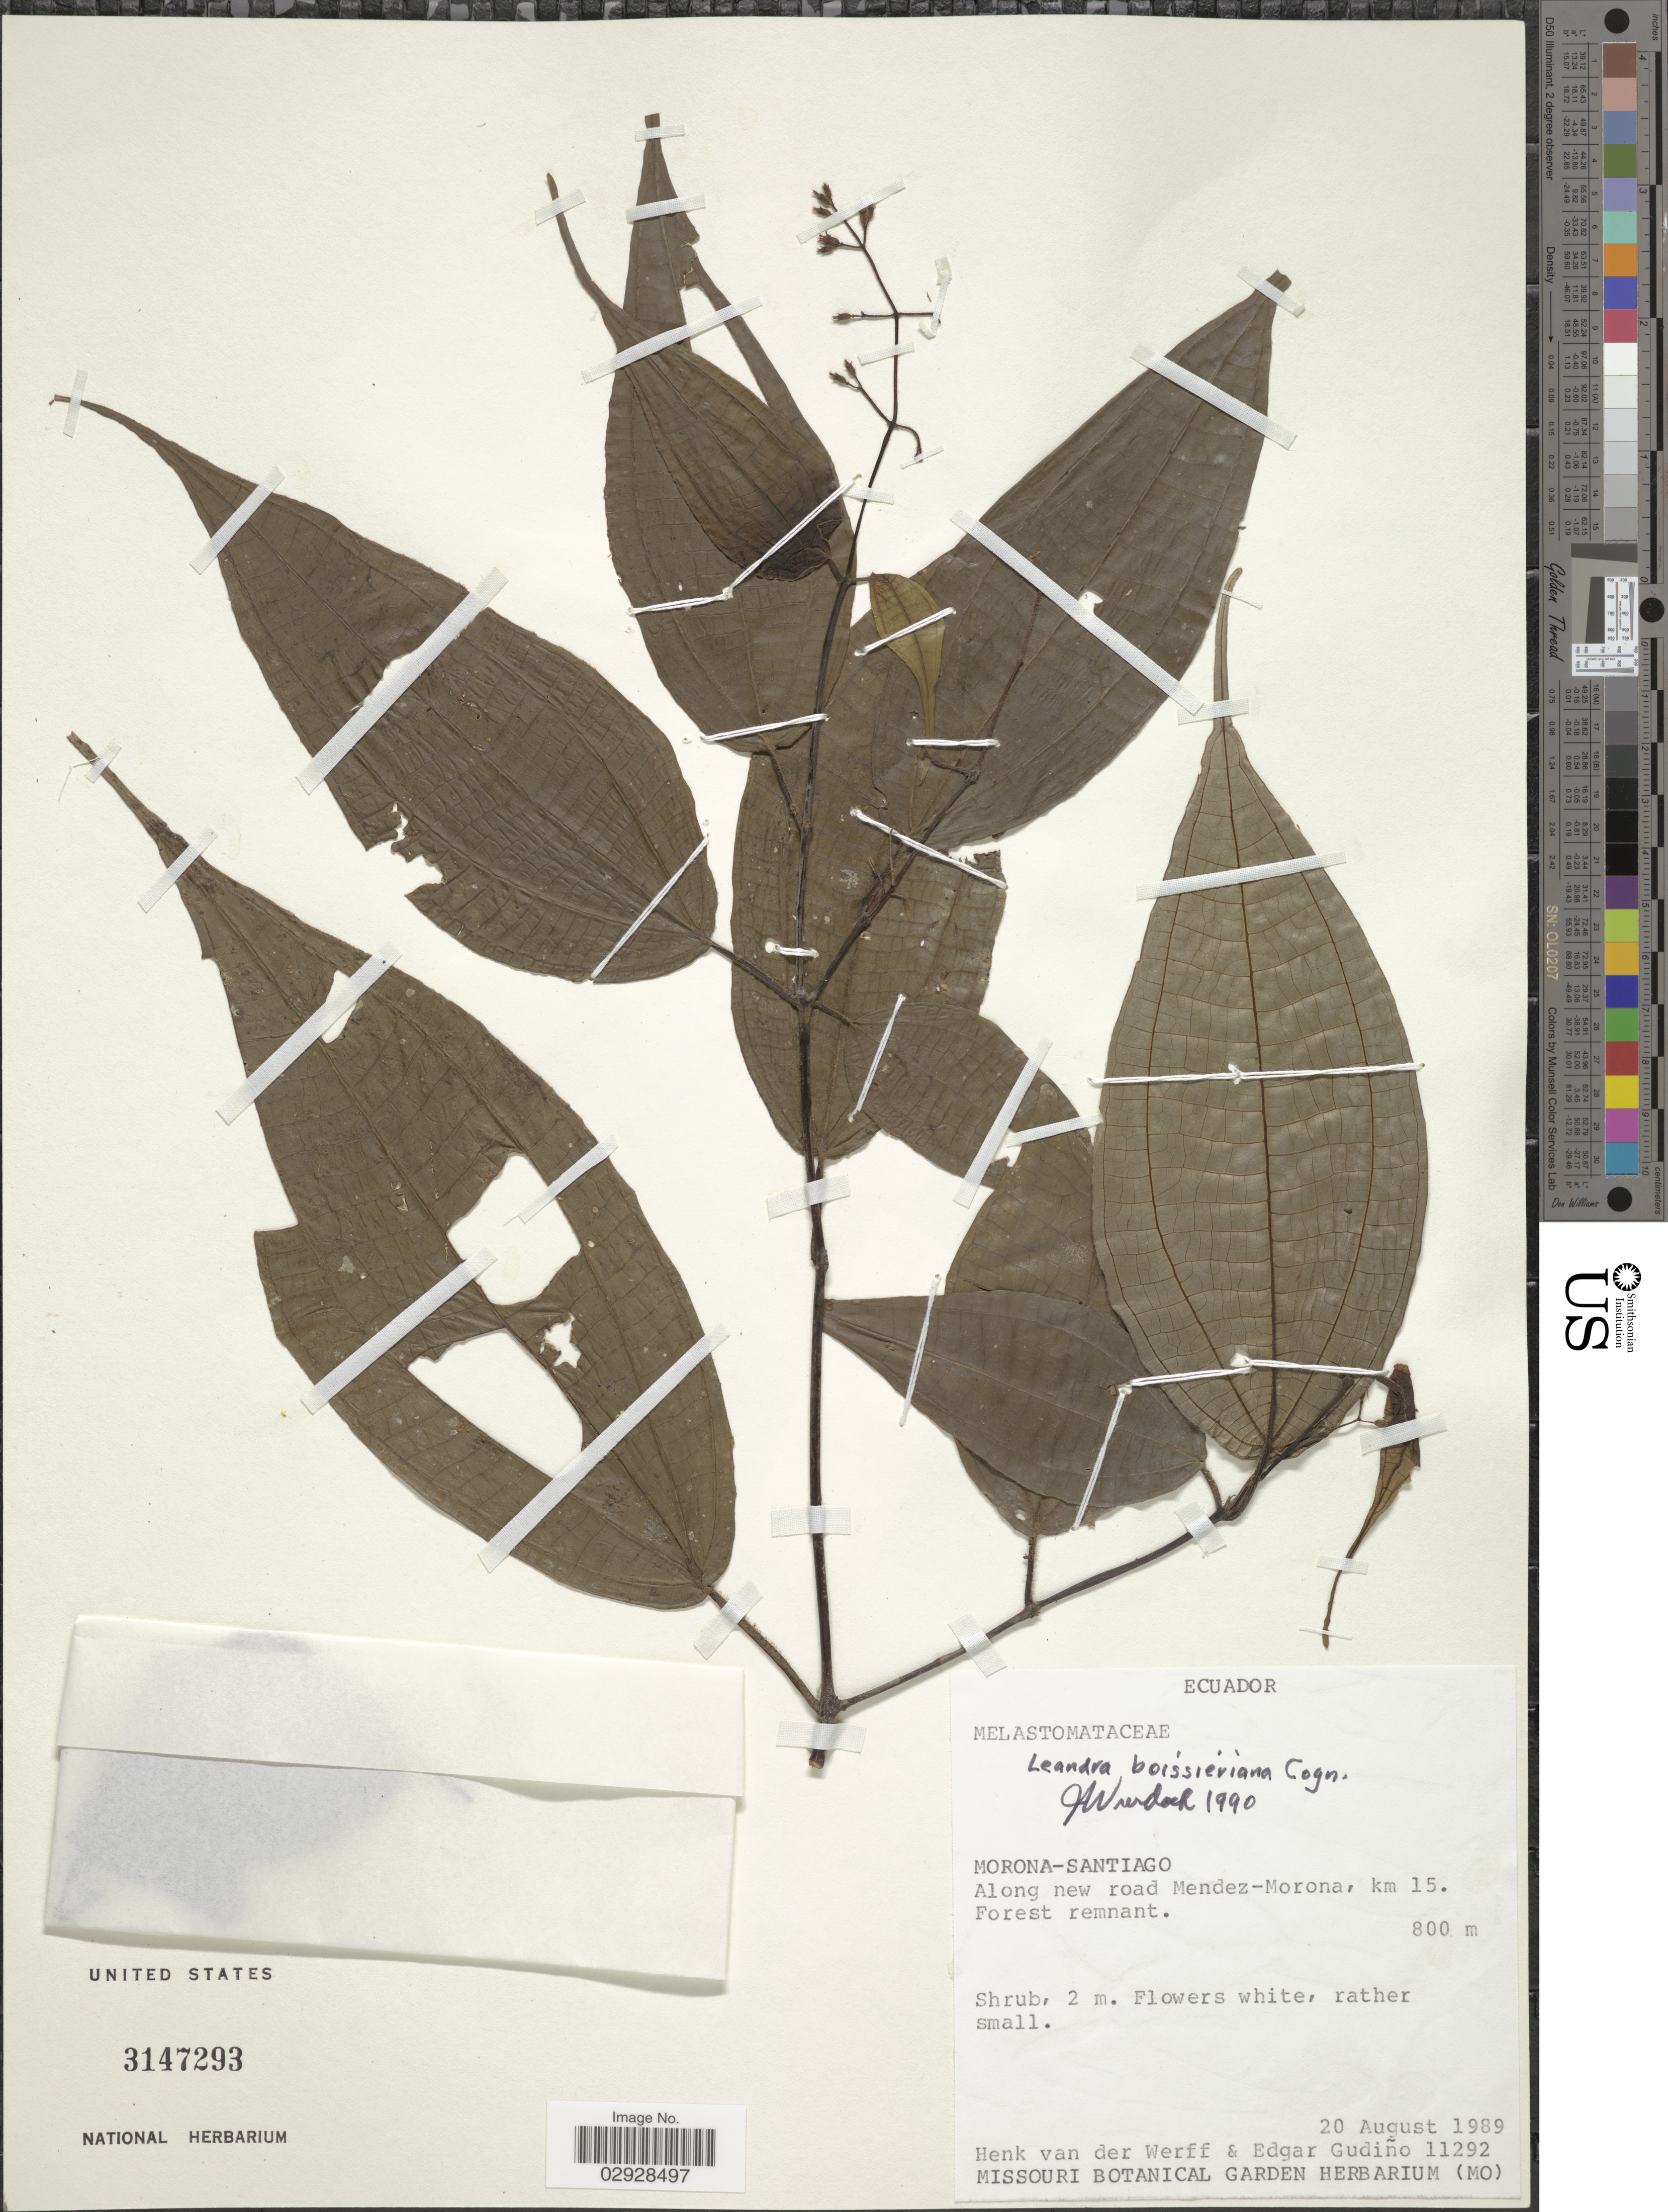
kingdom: Plantae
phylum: Tracheophyta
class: Magnoliopsida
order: Myrtales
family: Melastomataceae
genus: Leandra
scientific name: Leandra boissieriana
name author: Cogn.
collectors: H. van der Werff & E. Gudiño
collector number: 11292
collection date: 1989-08-20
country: Ecuador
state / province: Morona-Santiago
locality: Along new road Mendez-Morona, km 15.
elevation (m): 800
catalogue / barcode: US 3147293